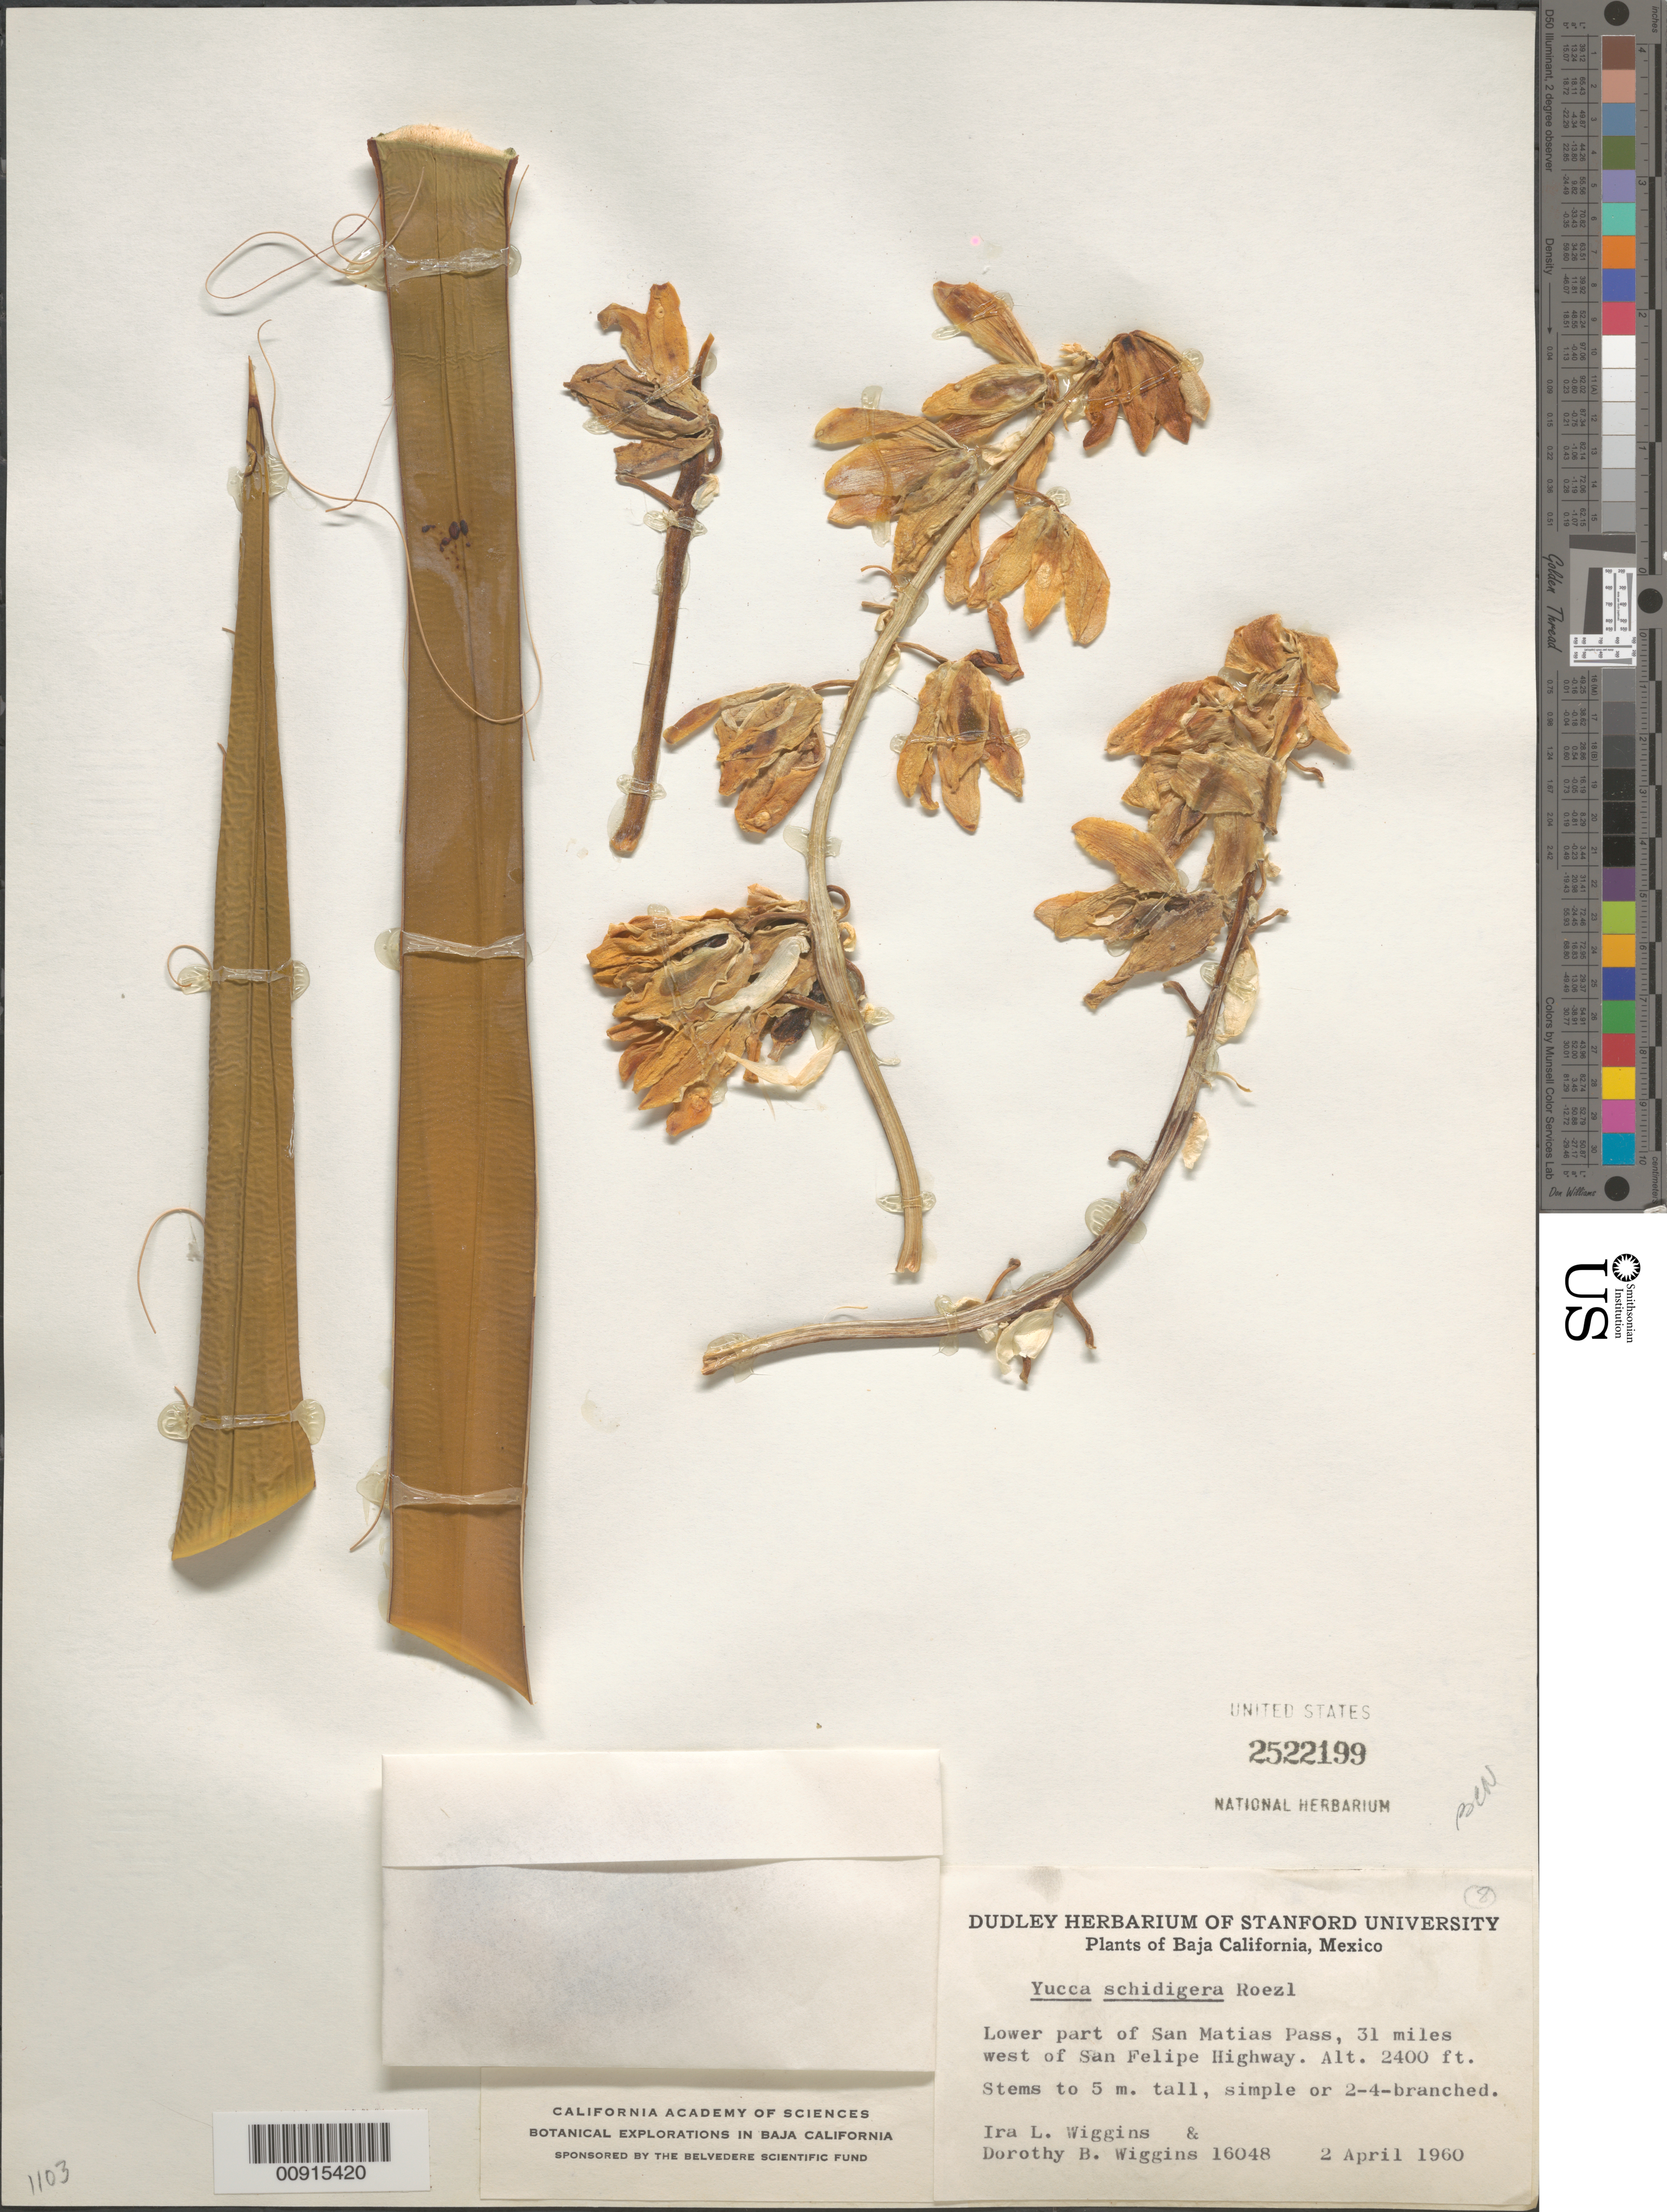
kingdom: Plantae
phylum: Tracheophyta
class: Liliopsida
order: Asparagales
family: Asparagaceae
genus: Yucca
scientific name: Yucca schidigera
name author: Roezl ex Ortgies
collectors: I. L. Wiggins & D. B. Wiggins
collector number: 16048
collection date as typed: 02 Apr 1960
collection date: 1960-04-02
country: Mexico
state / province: Baja California Norte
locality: Lower part of San Matias Pass, 31 miles west of San Felipe Highway. Baja California.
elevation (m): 732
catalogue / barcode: US 2522199